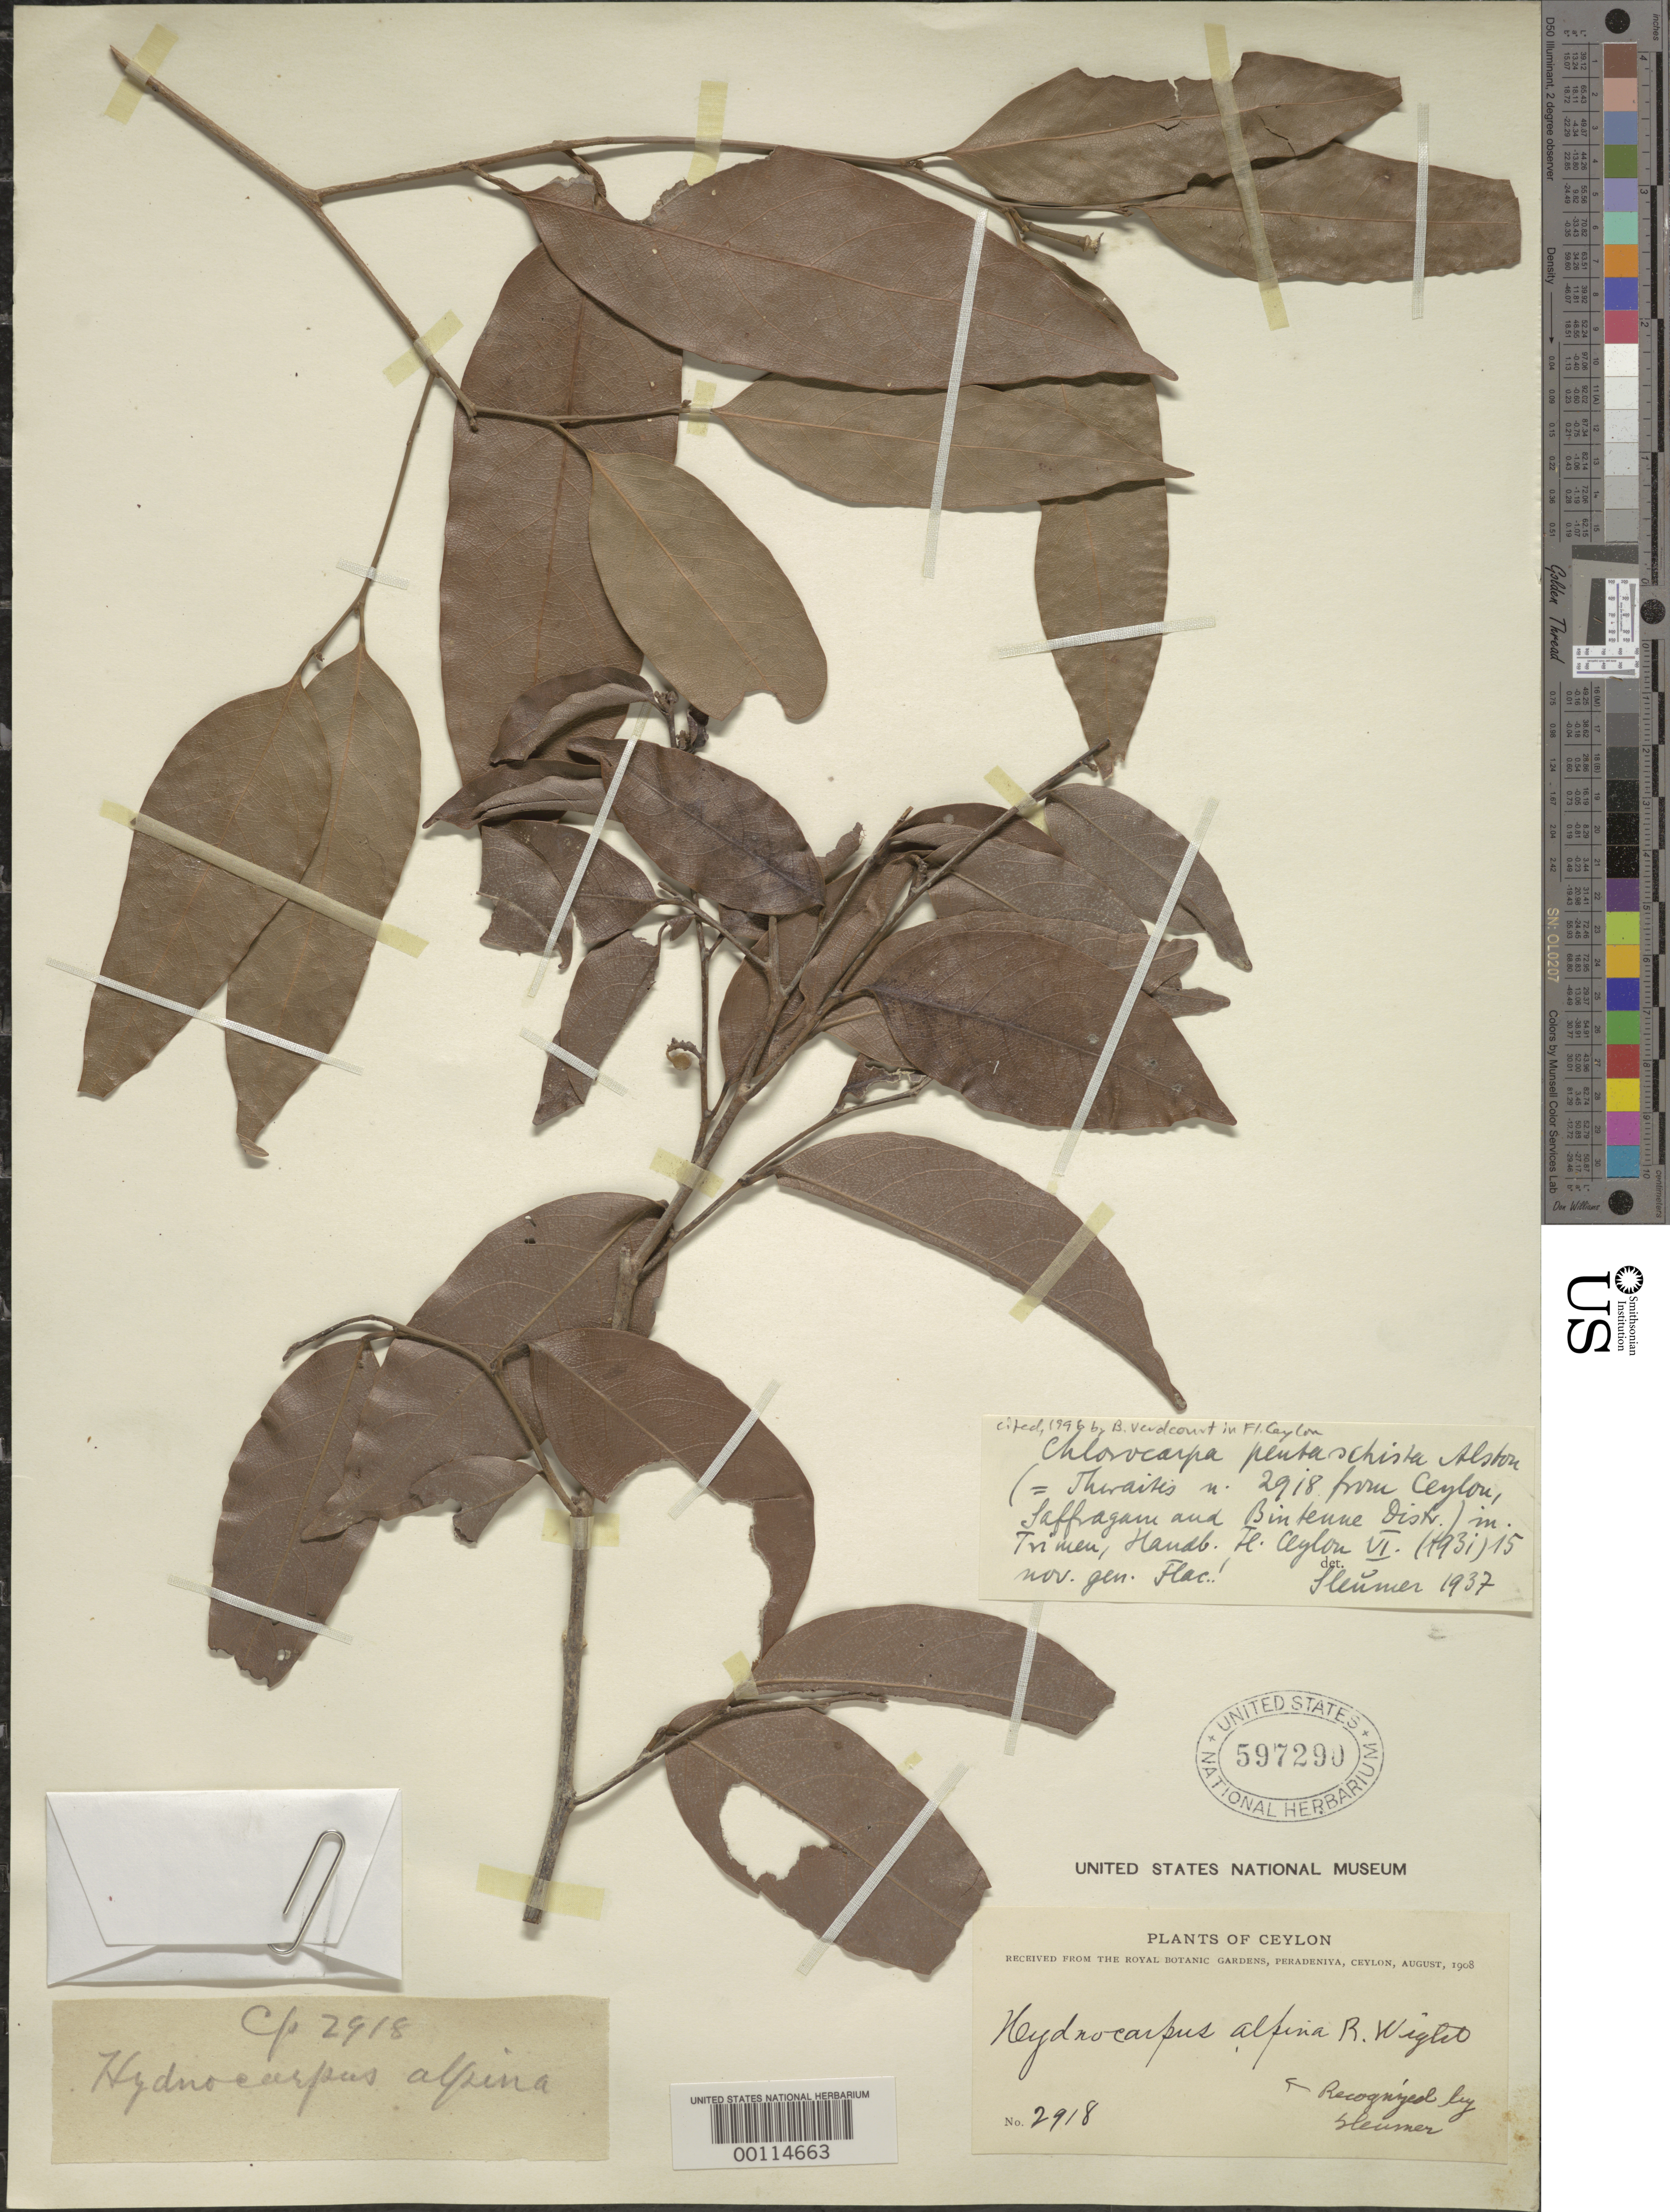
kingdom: Plantae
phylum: Tracheophyta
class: Magnoliopsida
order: Malpighiales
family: Achariaceae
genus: Chlorocarpa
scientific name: Chlorocarpa pentaschista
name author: Alston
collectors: G. H. K. Thwaites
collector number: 2918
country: Sri Lanka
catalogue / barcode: US 597290